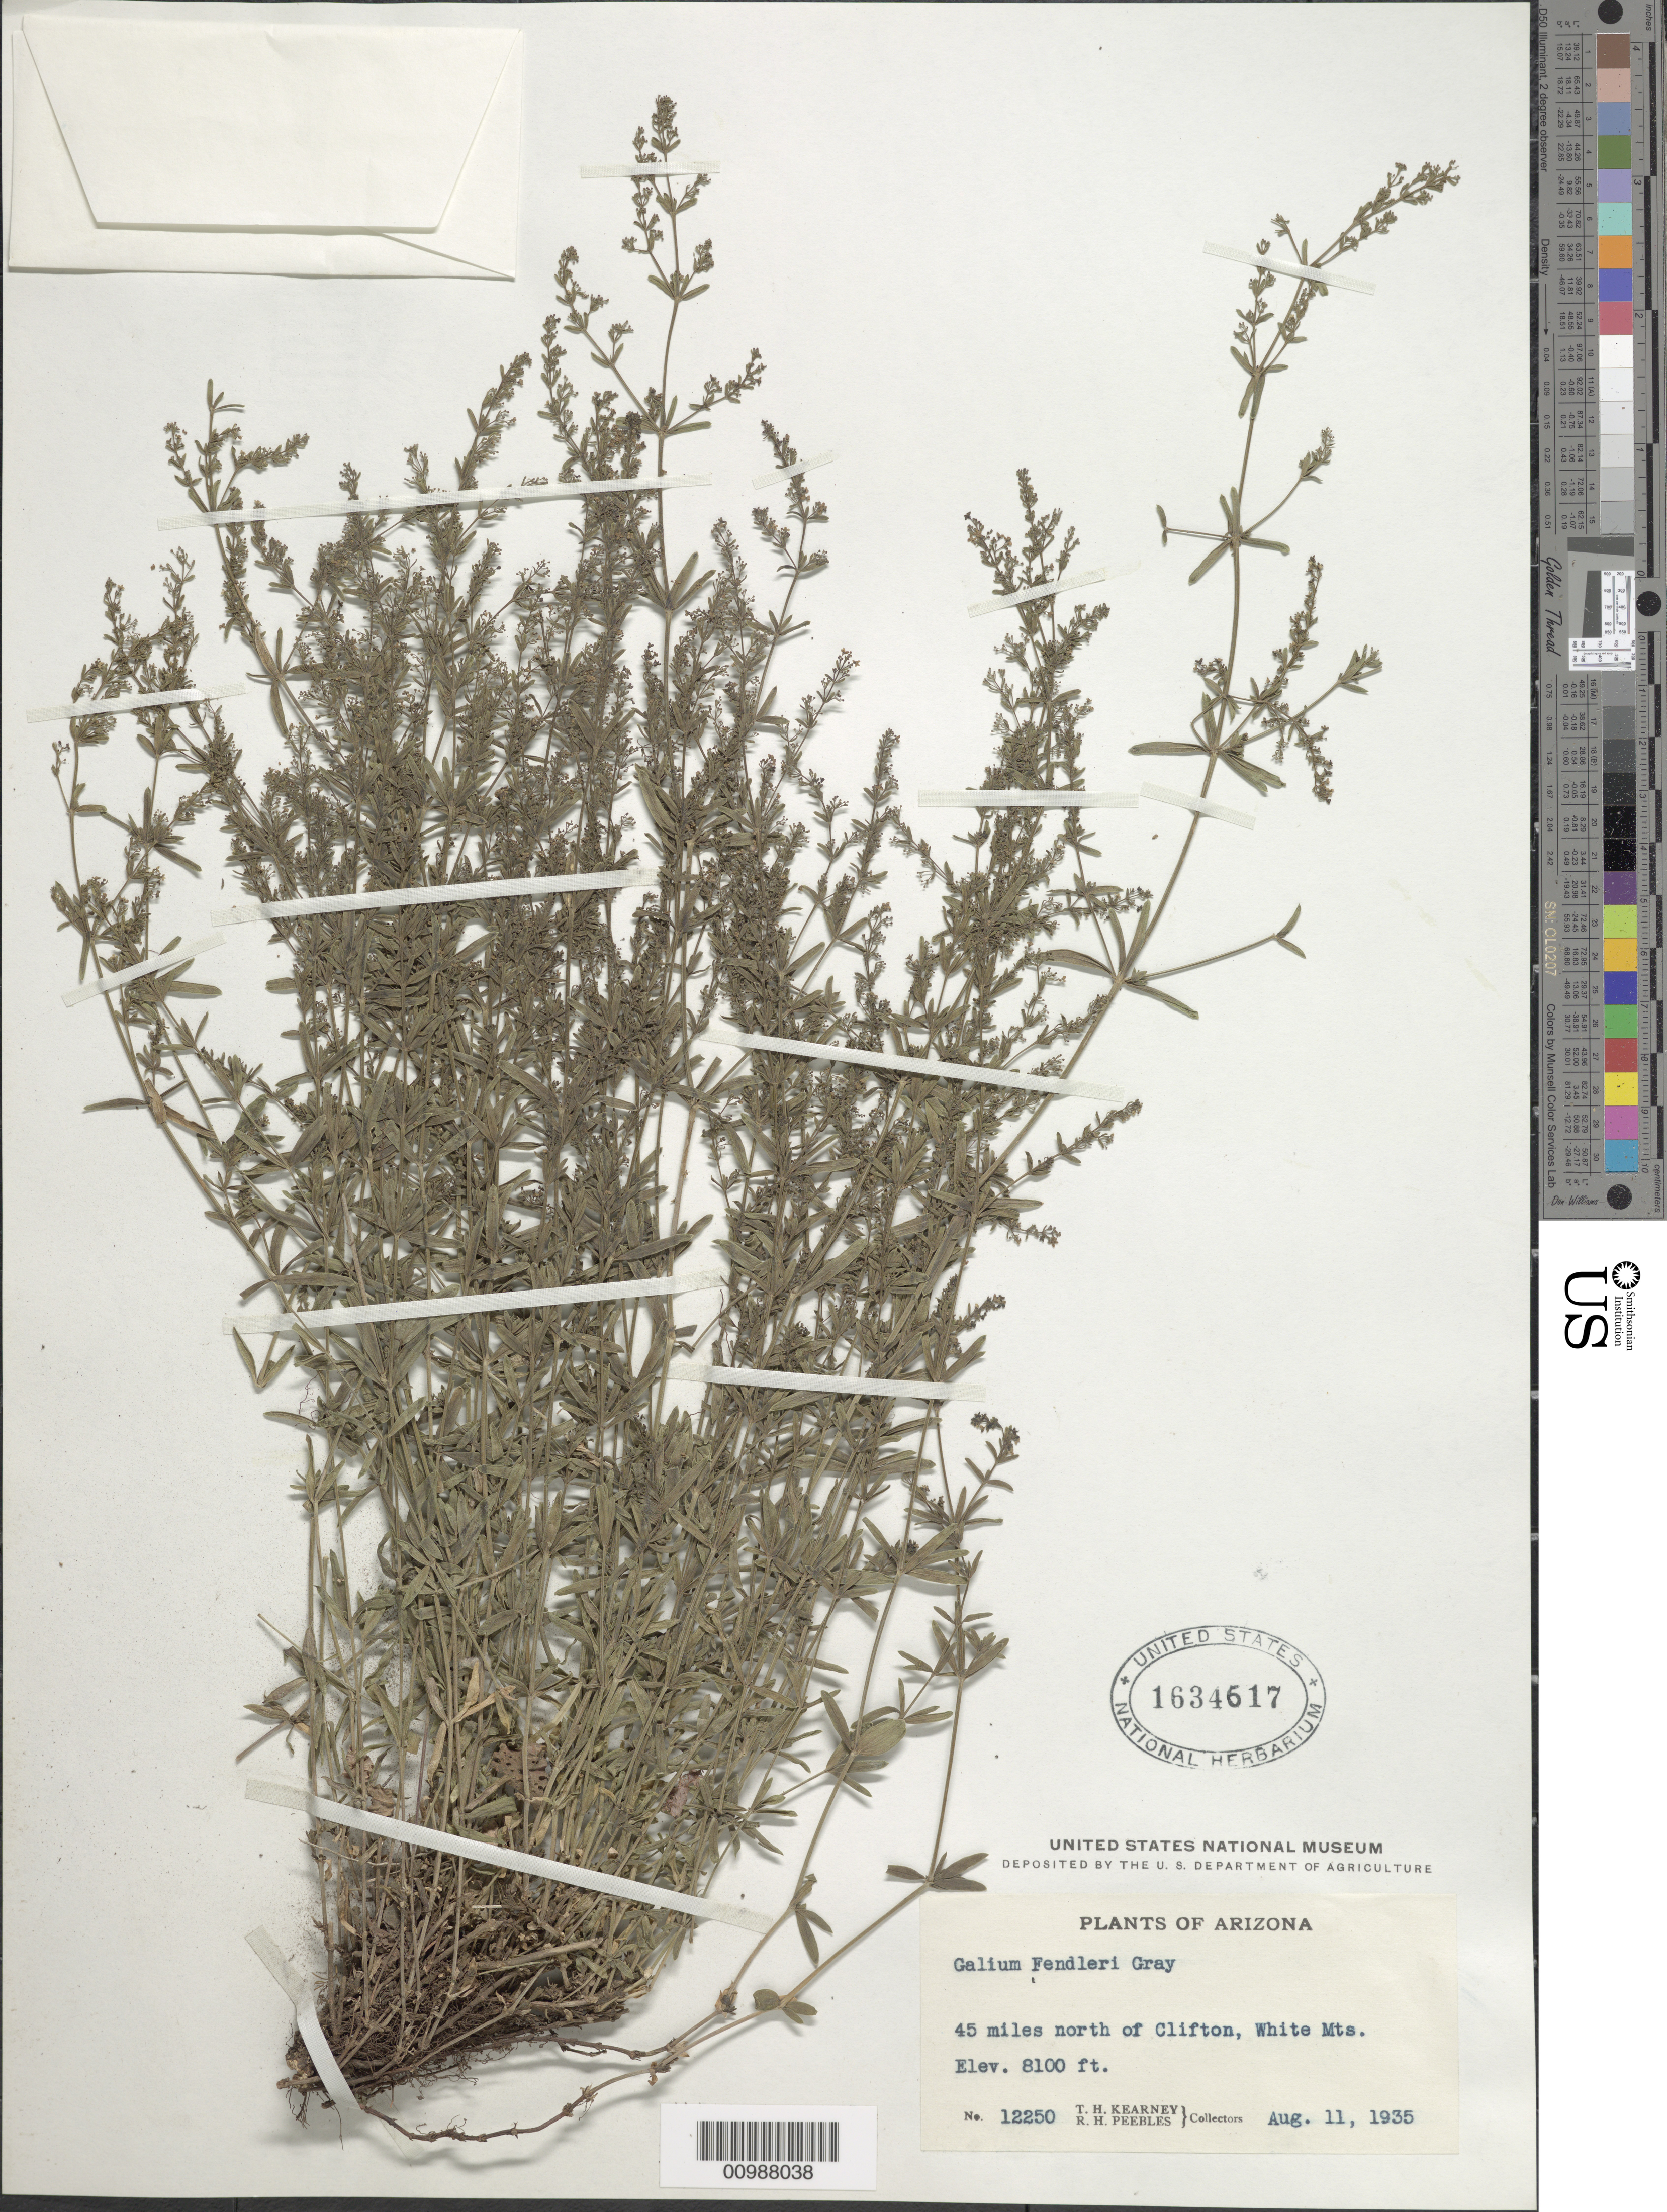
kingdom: Plantae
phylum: Tracheophyta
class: Magnoliopsida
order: Gentianales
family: Rubiaceae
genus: Galium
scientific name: Galium fendleri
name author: A. Gray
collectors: T. H. Kearney & R. H. Peebles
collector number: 12250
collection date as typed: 11 Aug 1935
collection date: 1935-08-11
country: United States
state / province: Arizona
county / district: Greenlee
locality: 45 miles N of Clifton, White Mountains.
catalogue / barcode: US 1634617